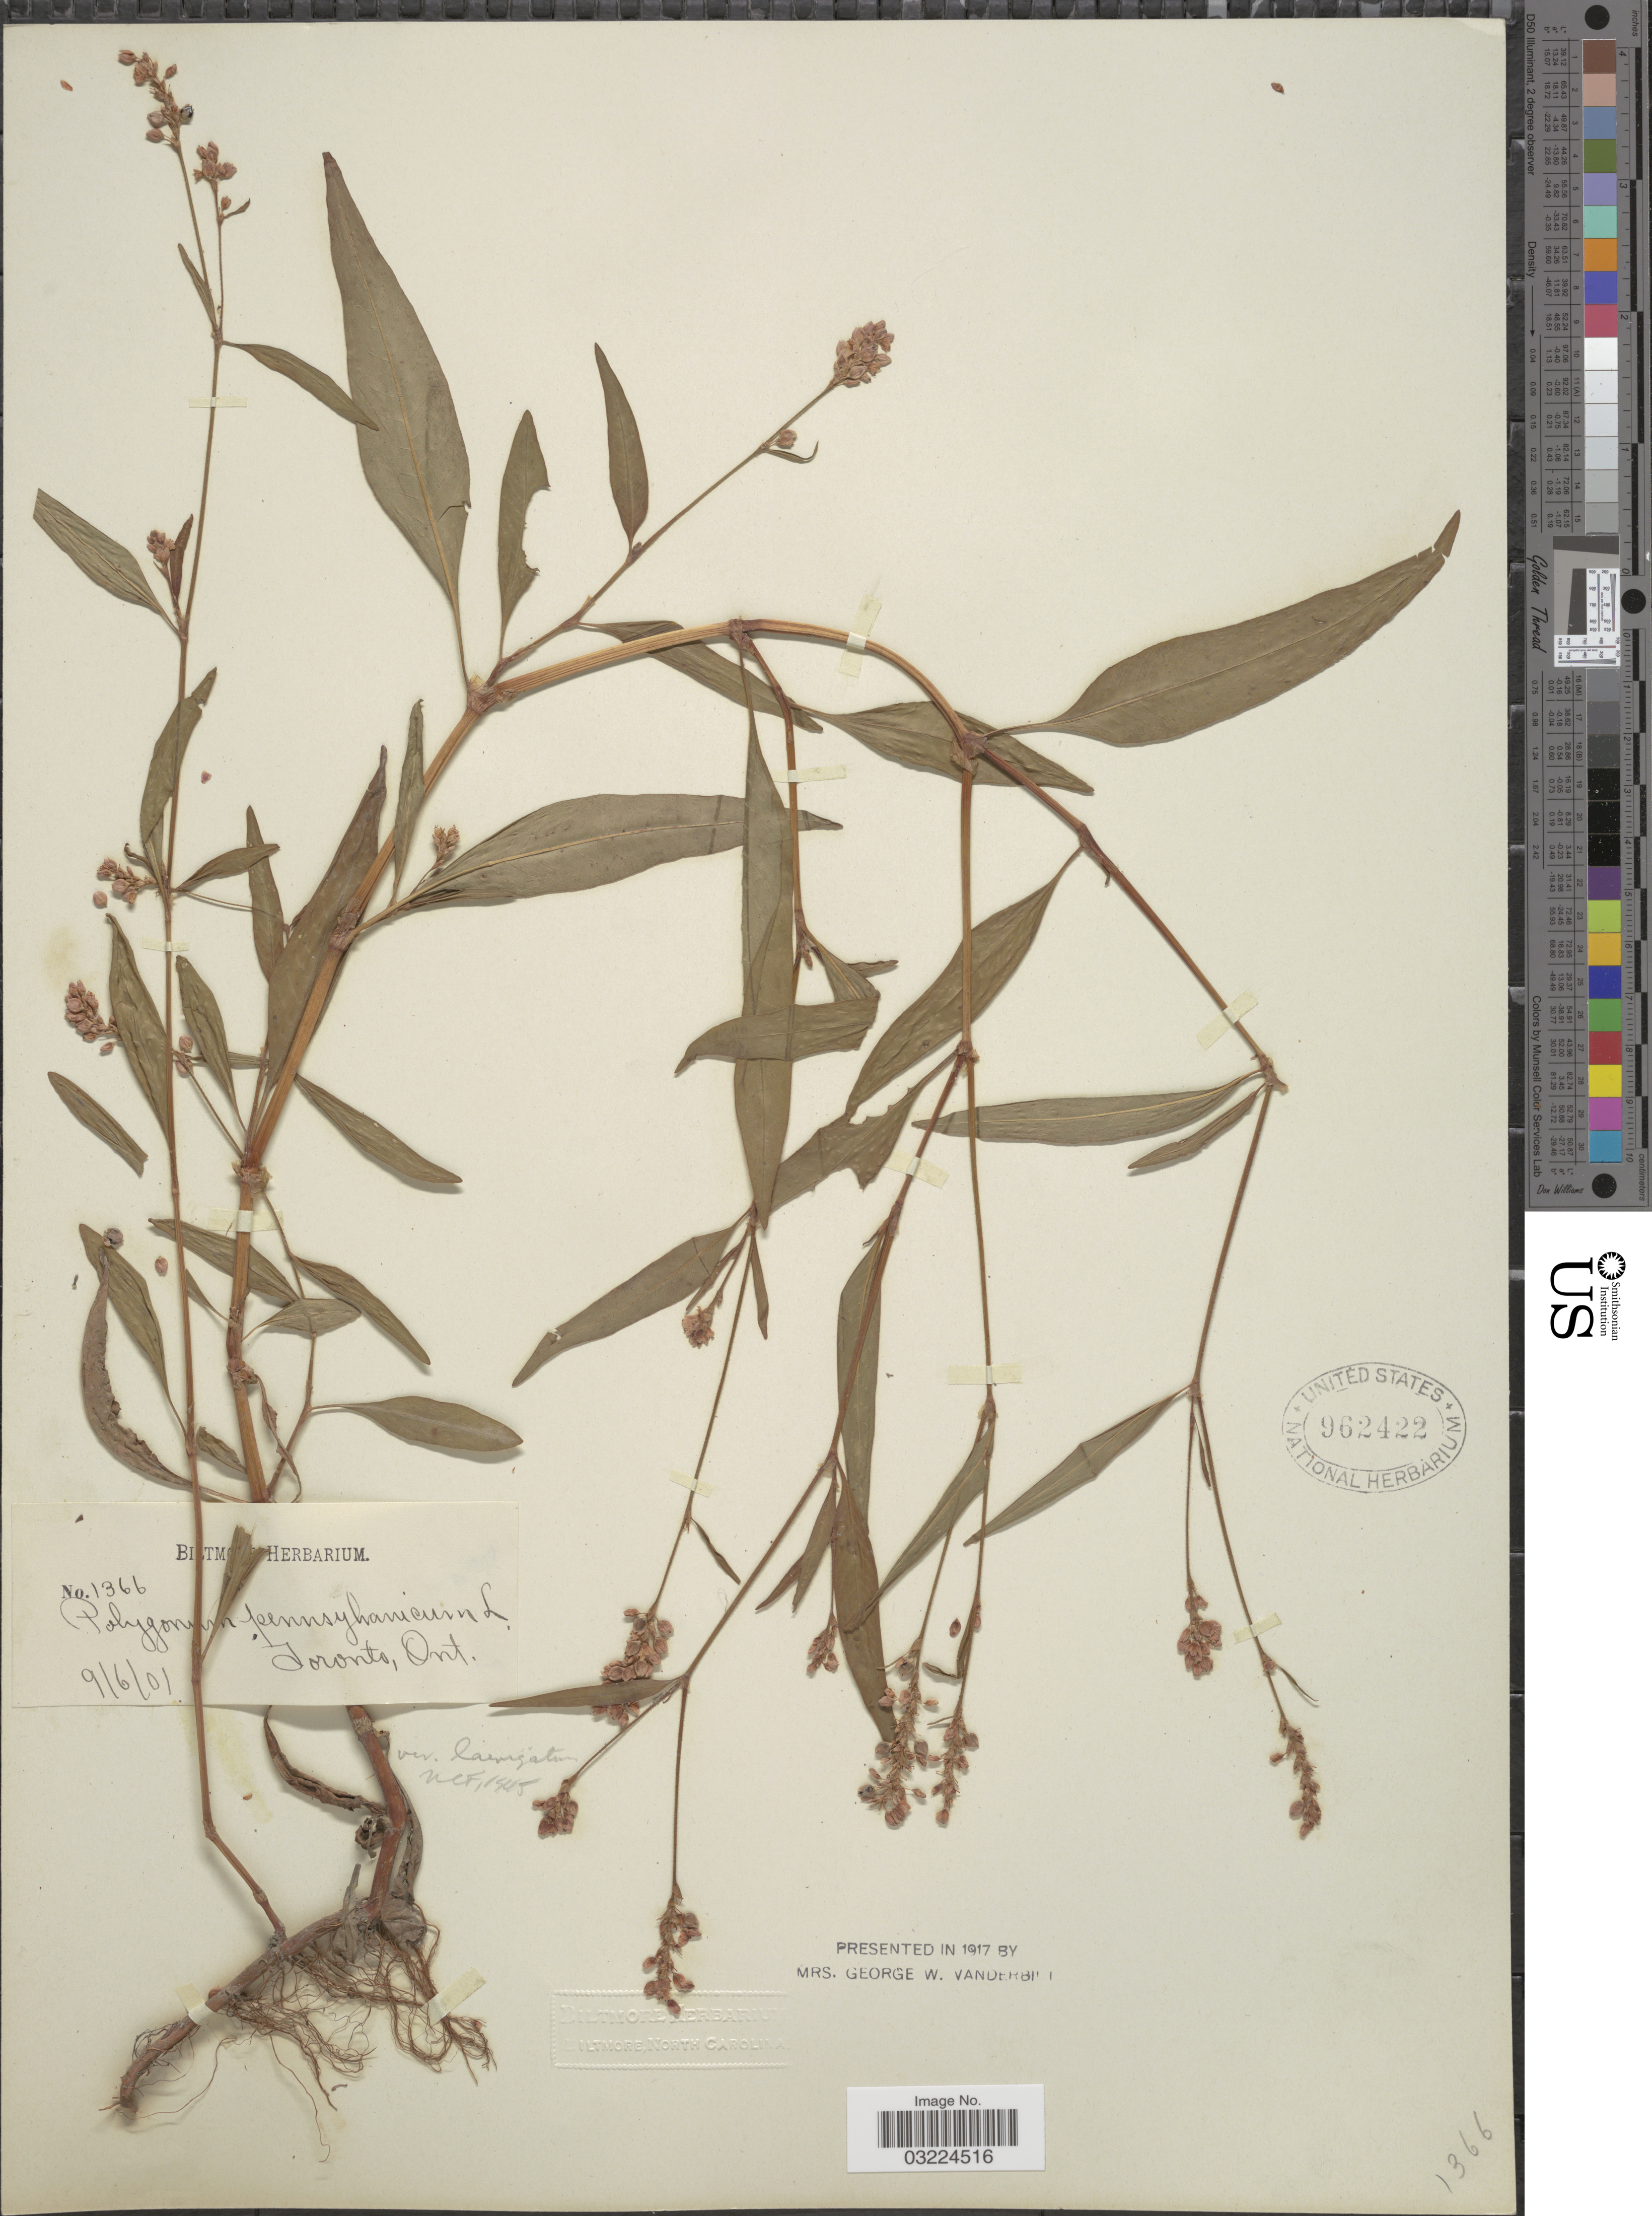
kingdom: Plantae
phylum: Tracheophyta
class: Magnoliopsida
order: Caryophyllales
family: Polygonaceae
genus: Persicaria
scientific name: Persicaria pensylvanica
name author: (L.) M. Gómez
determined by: Atha, D. E.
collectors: ex herb. Biltmore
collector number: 1366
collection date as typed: Transcribed d/m/y: 6/9/1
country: Canada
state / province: Ontario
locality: Toronto.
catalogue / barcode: US 962422